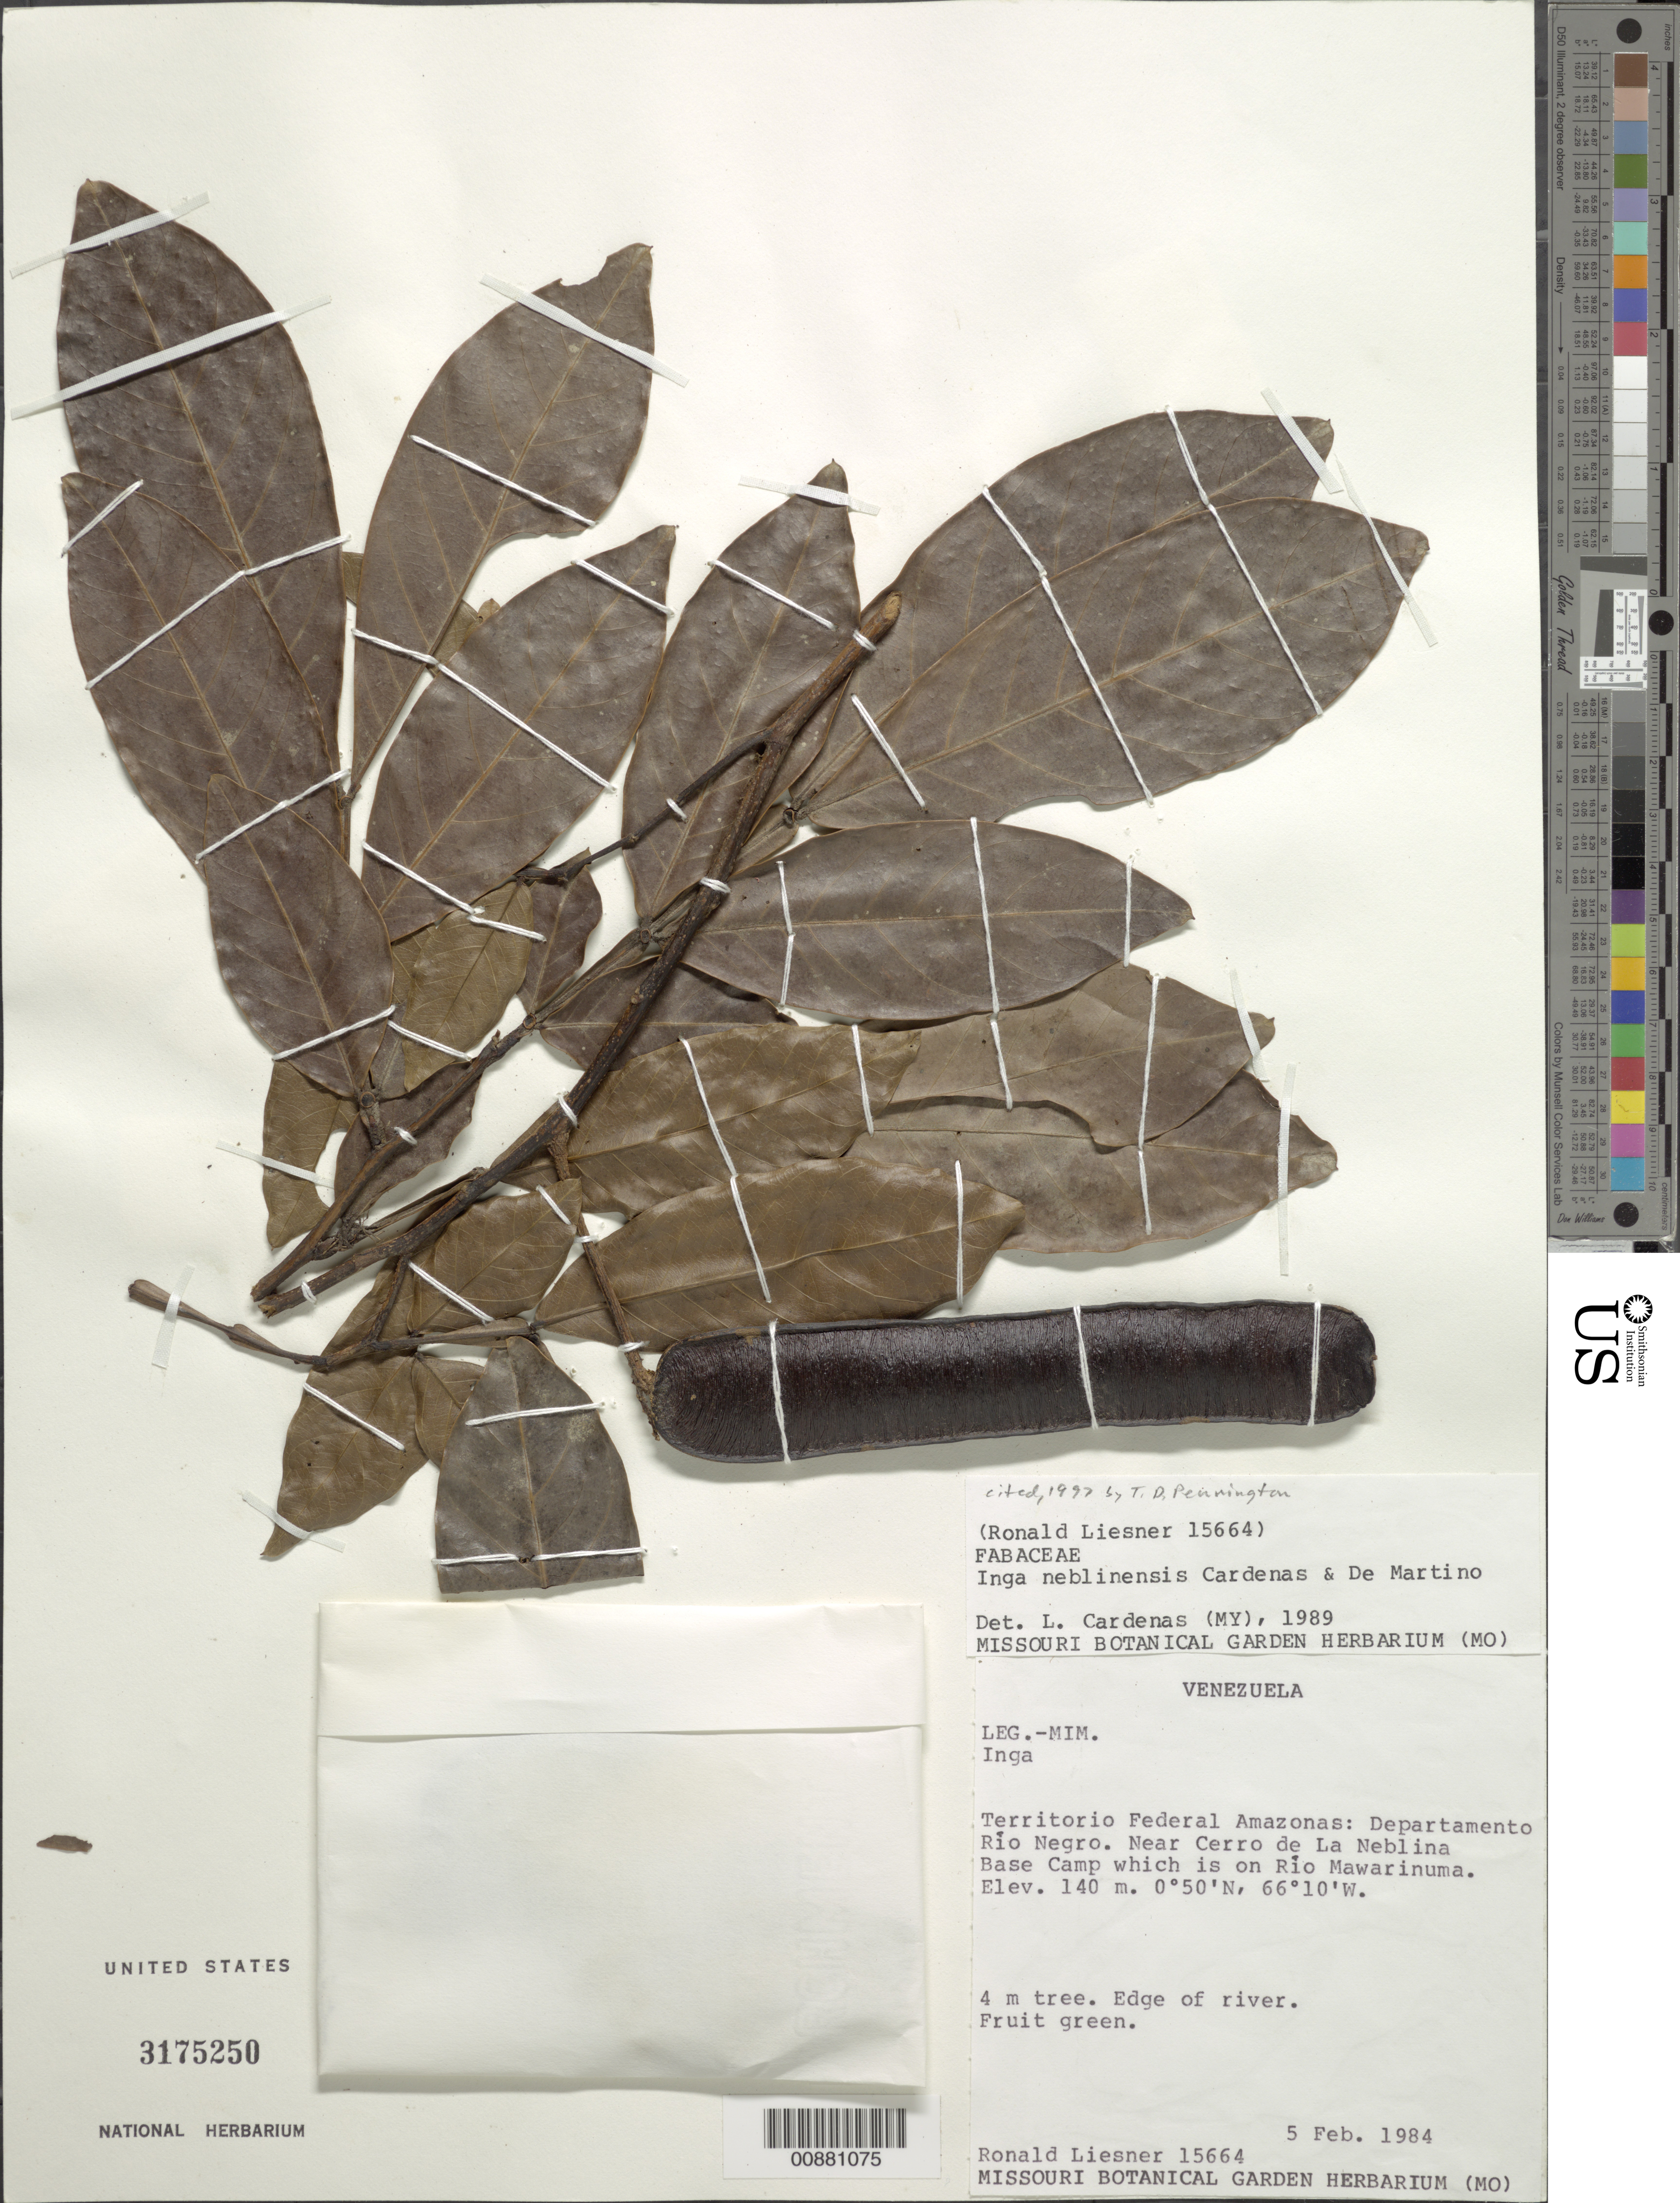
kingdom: Plantae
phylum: Tracheophyta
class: Magnoliopsida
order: Fabales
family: Fabaceae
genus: Inga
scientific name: Inga neblinensis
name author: L. Cárdenas & De Martino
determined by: Guevara, L. C. De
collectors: R. L. Liesner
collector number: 15664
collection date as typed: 5-Feb-84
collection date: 1984-02-05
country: Venezuela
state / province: Amazonas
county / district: Río Negro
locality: Cerro de La Neblina Base Camp, close to, on Río Mawarinuma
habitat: Edge of river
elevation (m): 140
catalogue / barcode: US 3175250